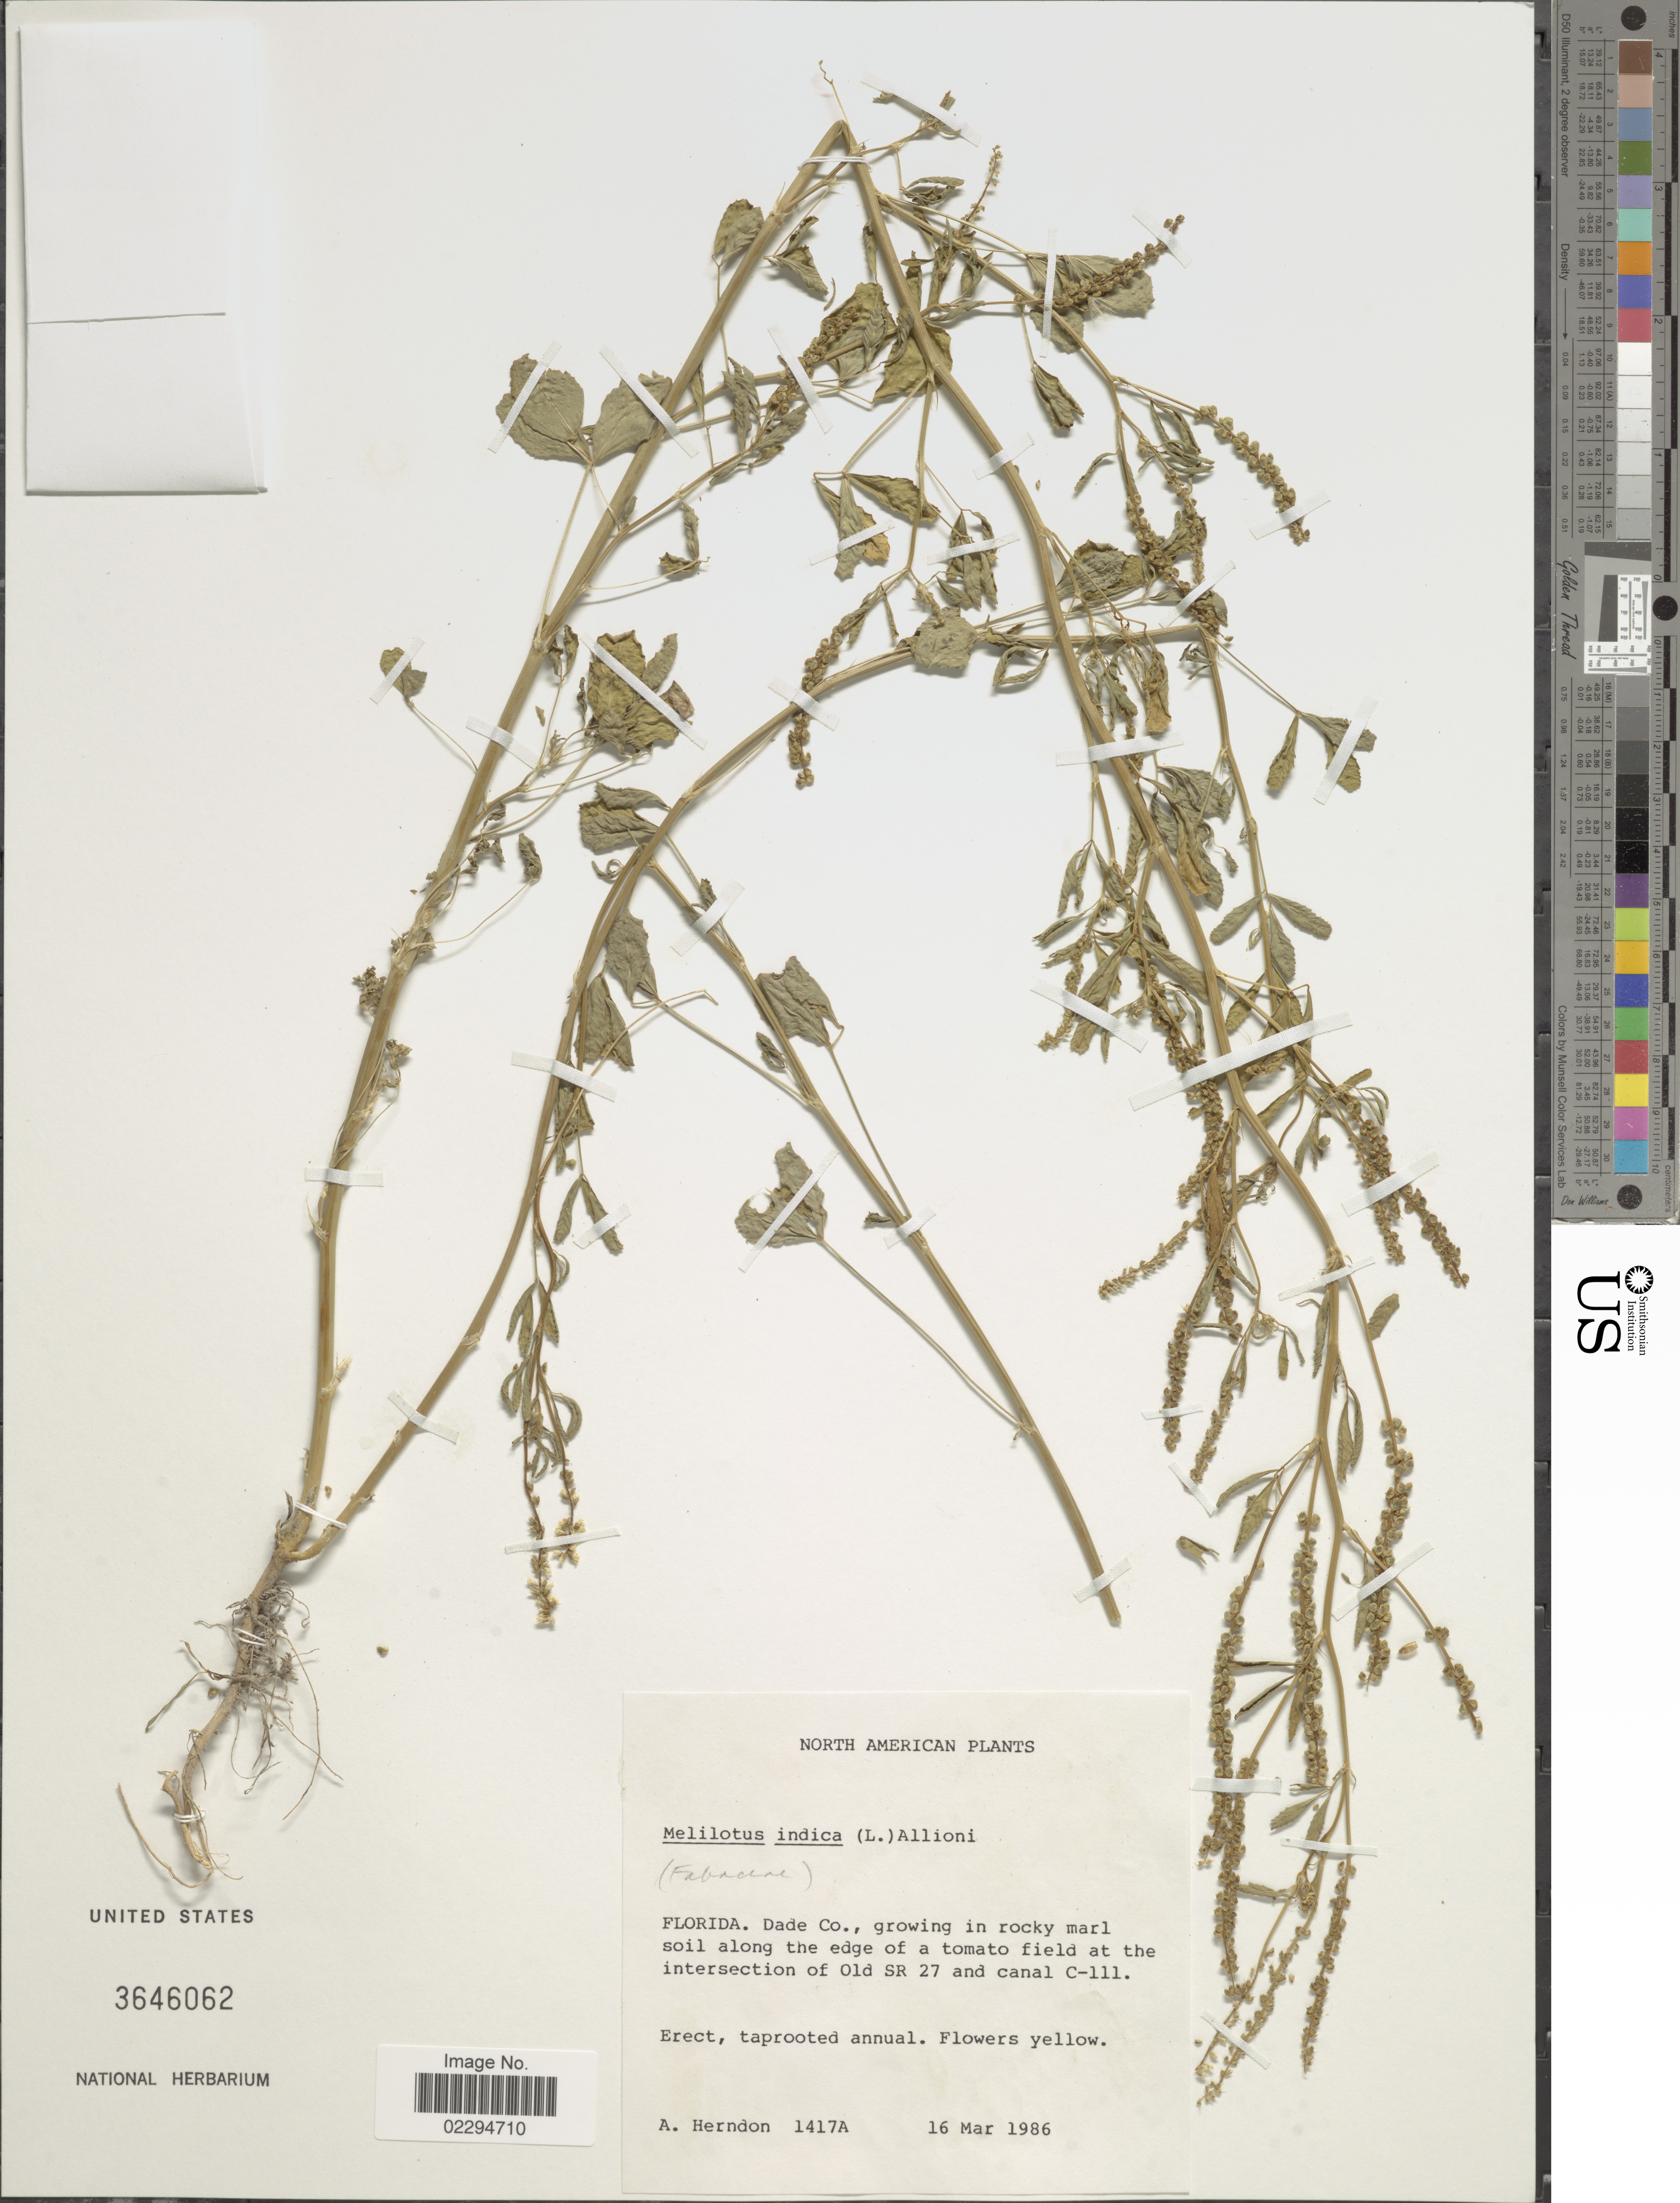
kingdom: Plantae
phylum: Tracheophyta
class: Magnoliopsida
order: Fabales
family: Fabaceae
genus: Melilotus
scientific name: Melilotus indicus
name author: (L.) All.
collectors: A. Herndon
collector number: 1417A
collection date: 1986-03-16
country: United States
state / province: Florida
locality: Dade Co., at the intersection of Old SR 27 and canal C-111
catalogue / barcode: US 3646062